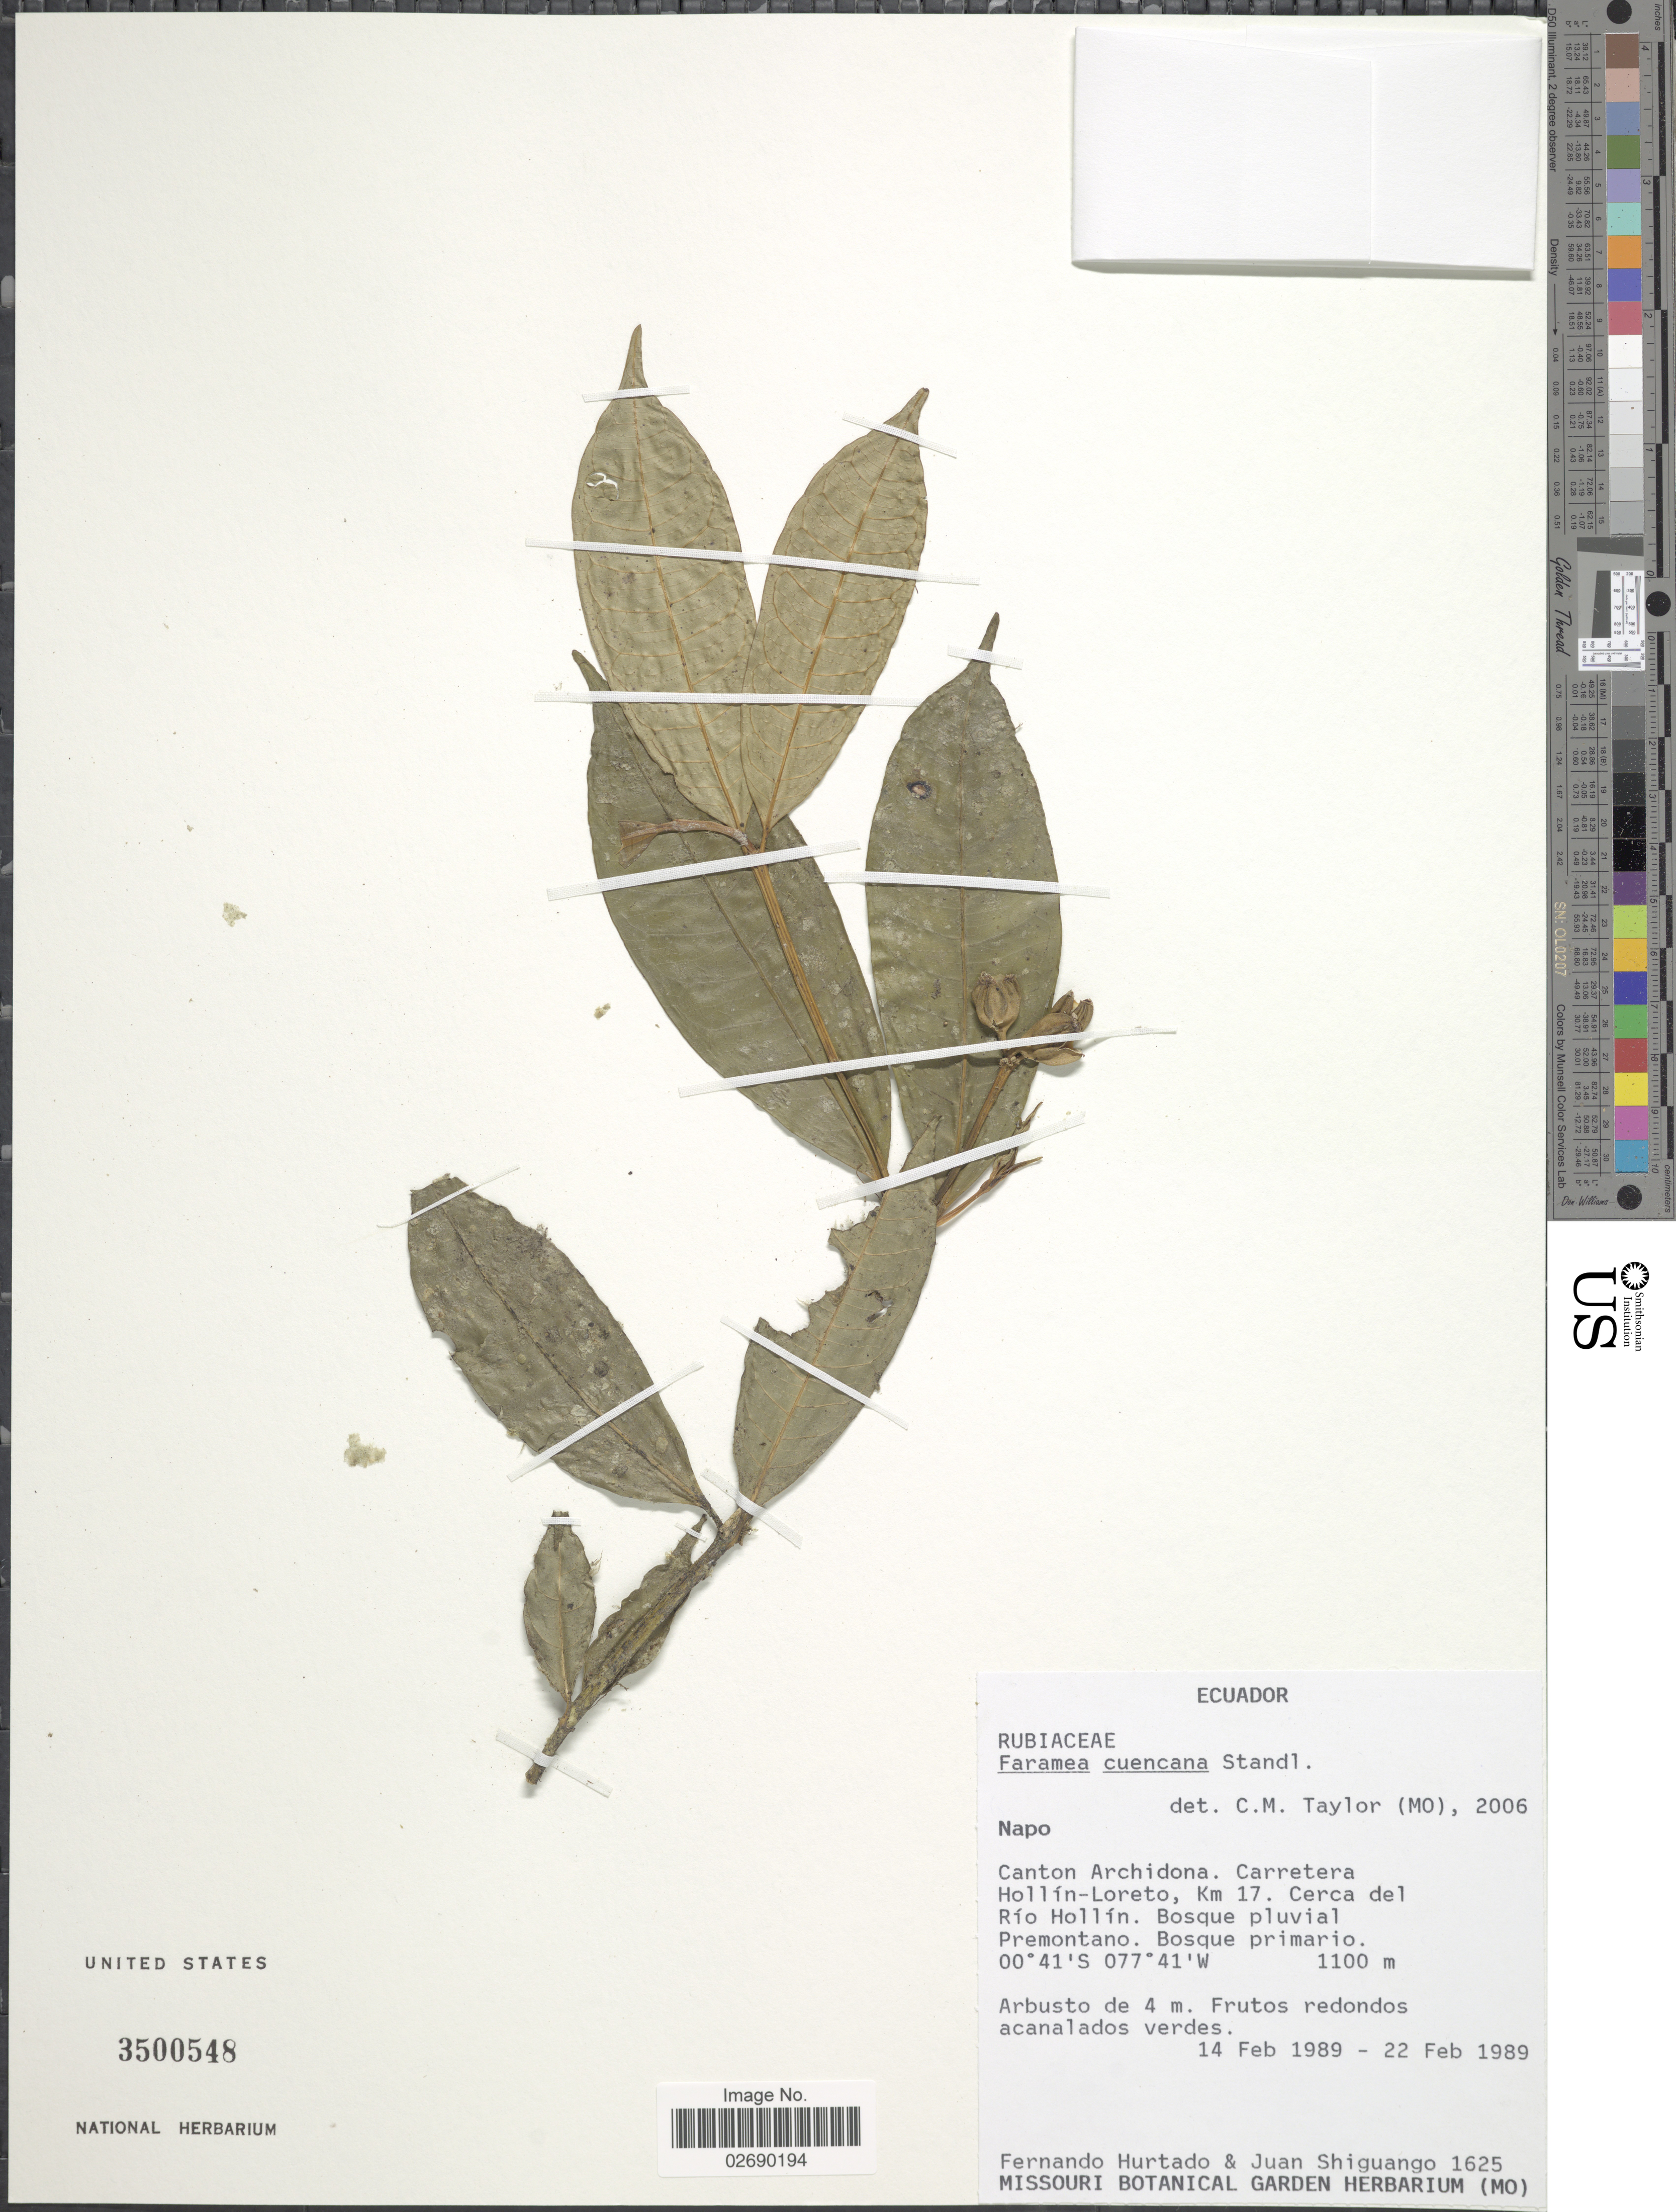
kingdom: Plantae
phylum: Tracheophyta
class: Magnoliopsida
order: Gentianales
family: Rubiaceae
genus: Faramea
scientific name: Faramea cuencana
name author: Standl.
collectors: F. Hurtado & J. Shiguango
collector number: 1625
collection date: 1989-02-14/1989-02-22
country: Ecuador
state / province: Napo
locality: Canton Archidona. Carretera Hollín-Loreto, Km 17. Cerca del Río Hollín. Bosque pluvial Premontano. Bosque primario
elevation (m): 1100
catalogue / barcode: US 3500548